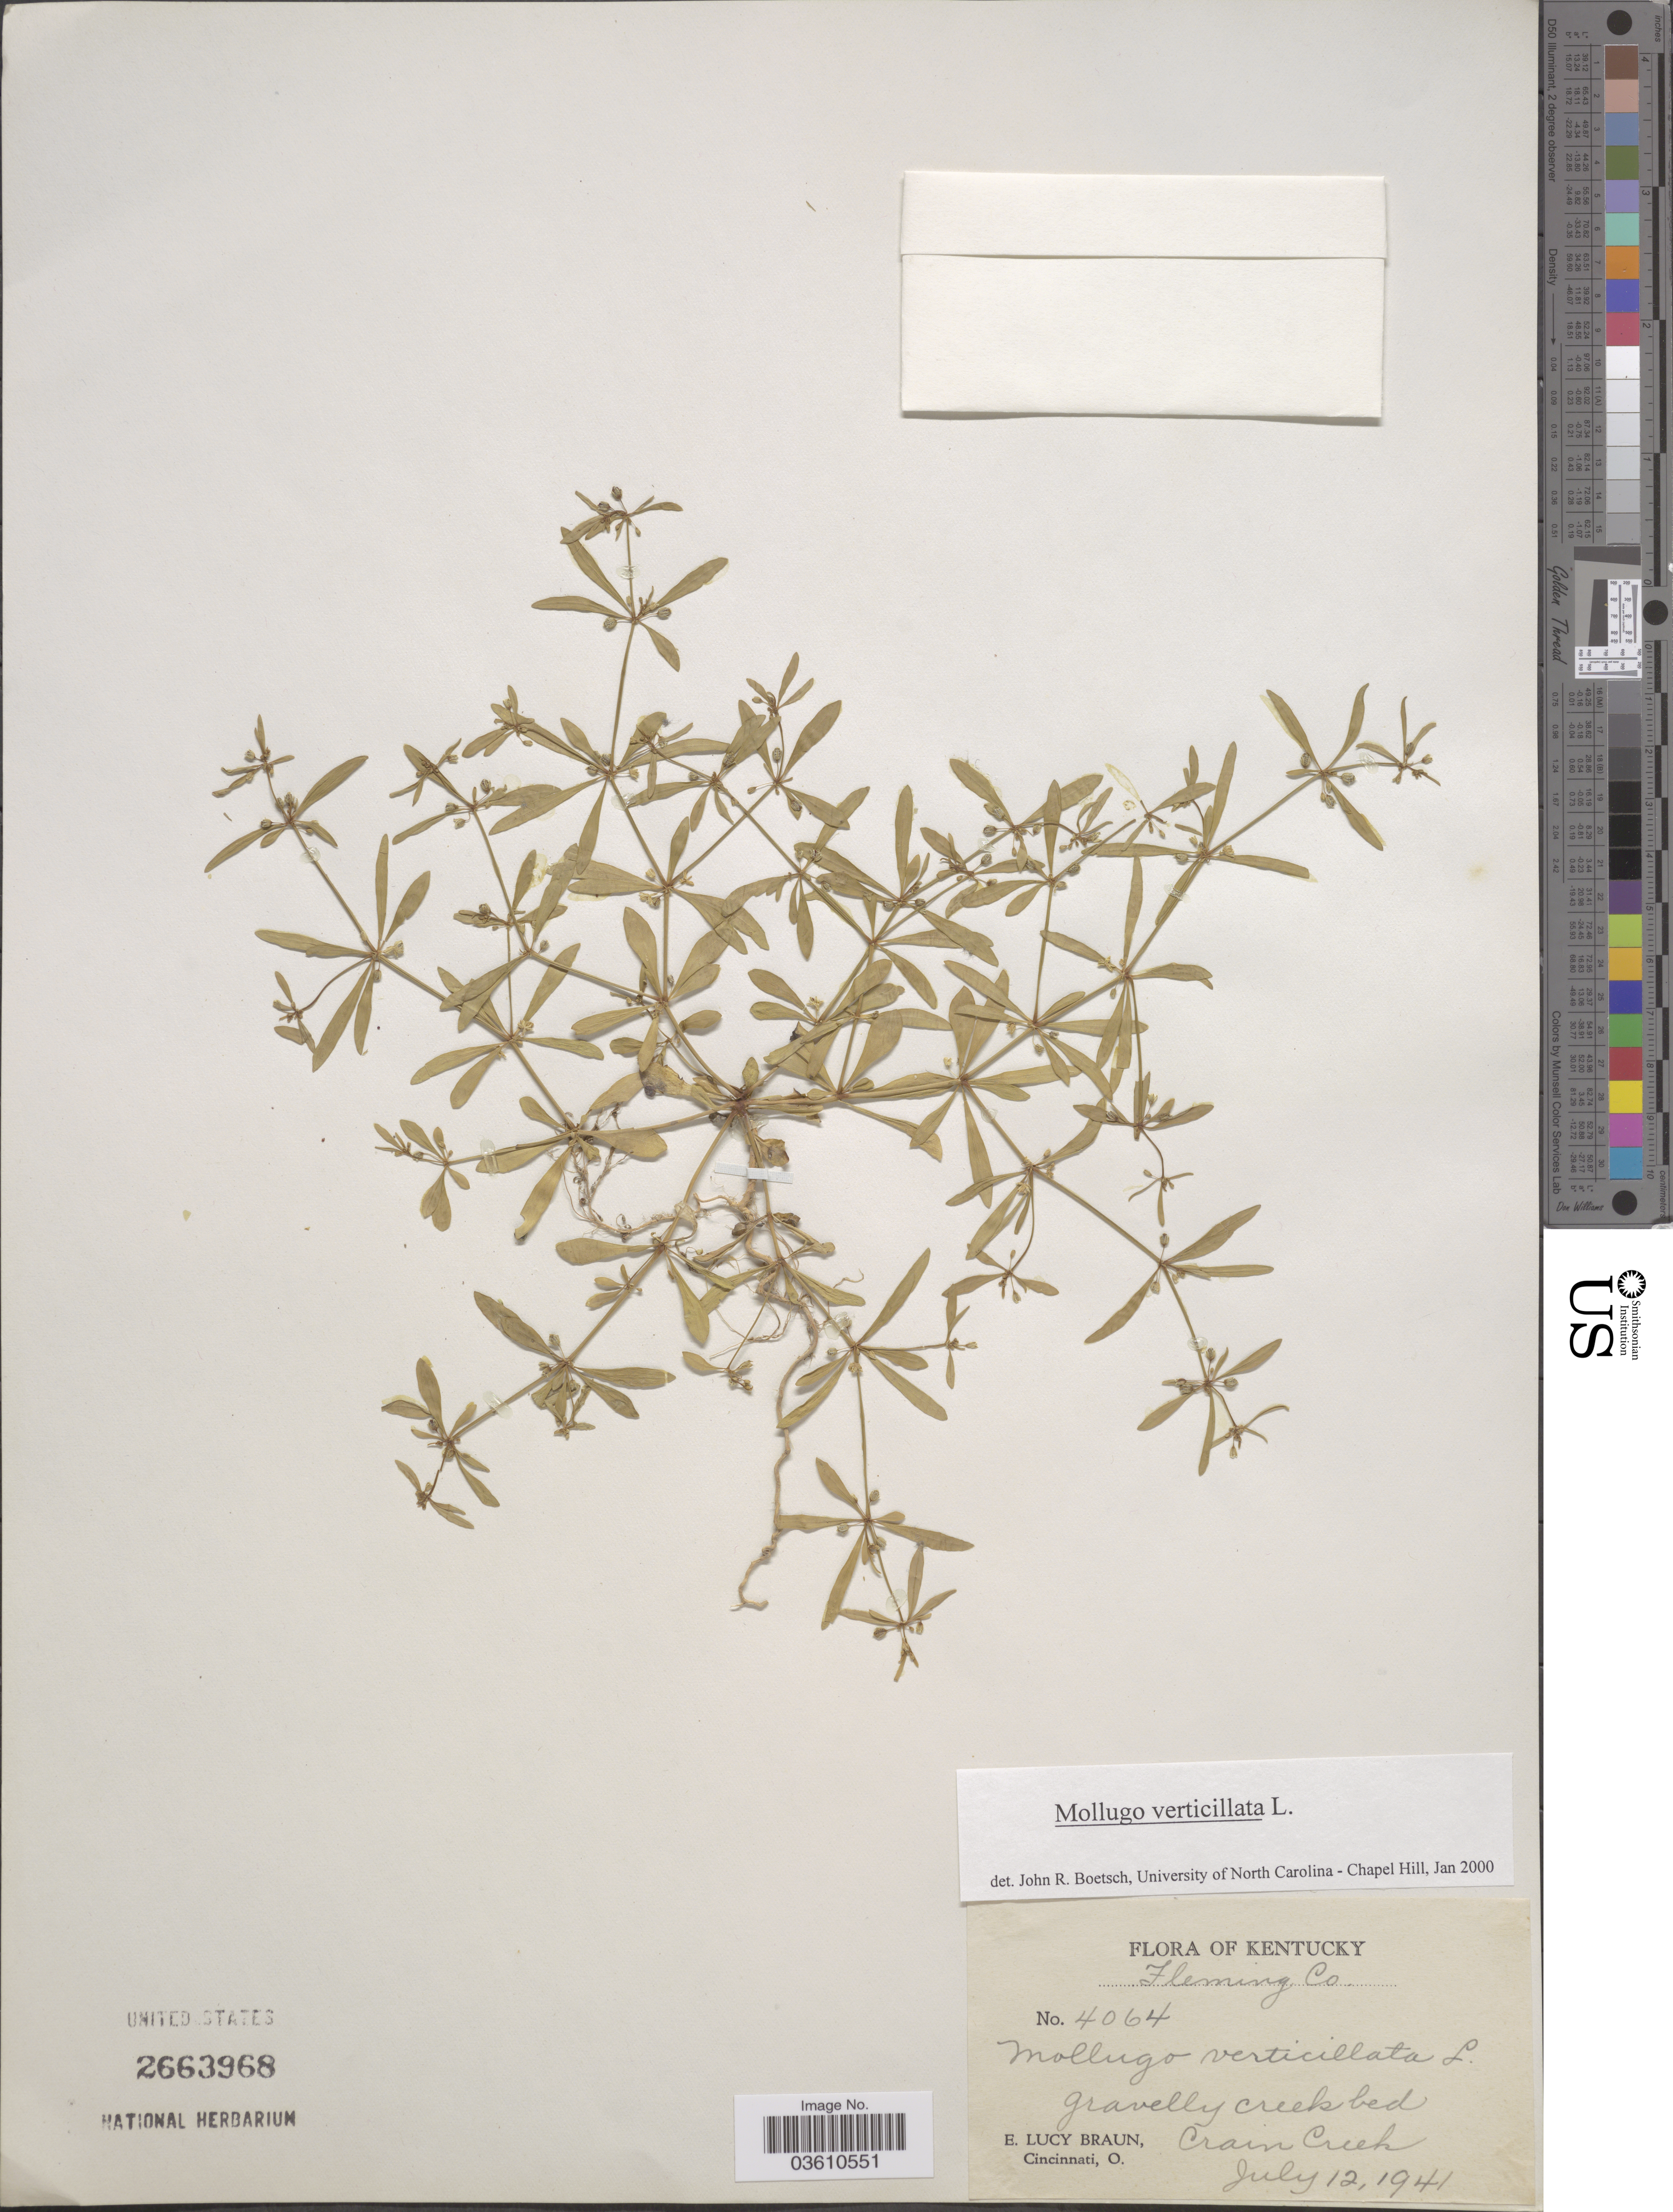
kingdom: Plantae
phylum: Tracheophyta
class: Magnoliopsida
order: Caryophyllales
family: Molluginaceae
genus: Mollugo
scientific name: Mollugo verticillata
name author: L.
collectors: E. L. Braun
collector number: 4064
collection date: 1941-07-12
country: United States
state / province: Kentucky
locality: Fleming Co. Crain Creek.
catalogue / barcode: US 2663968